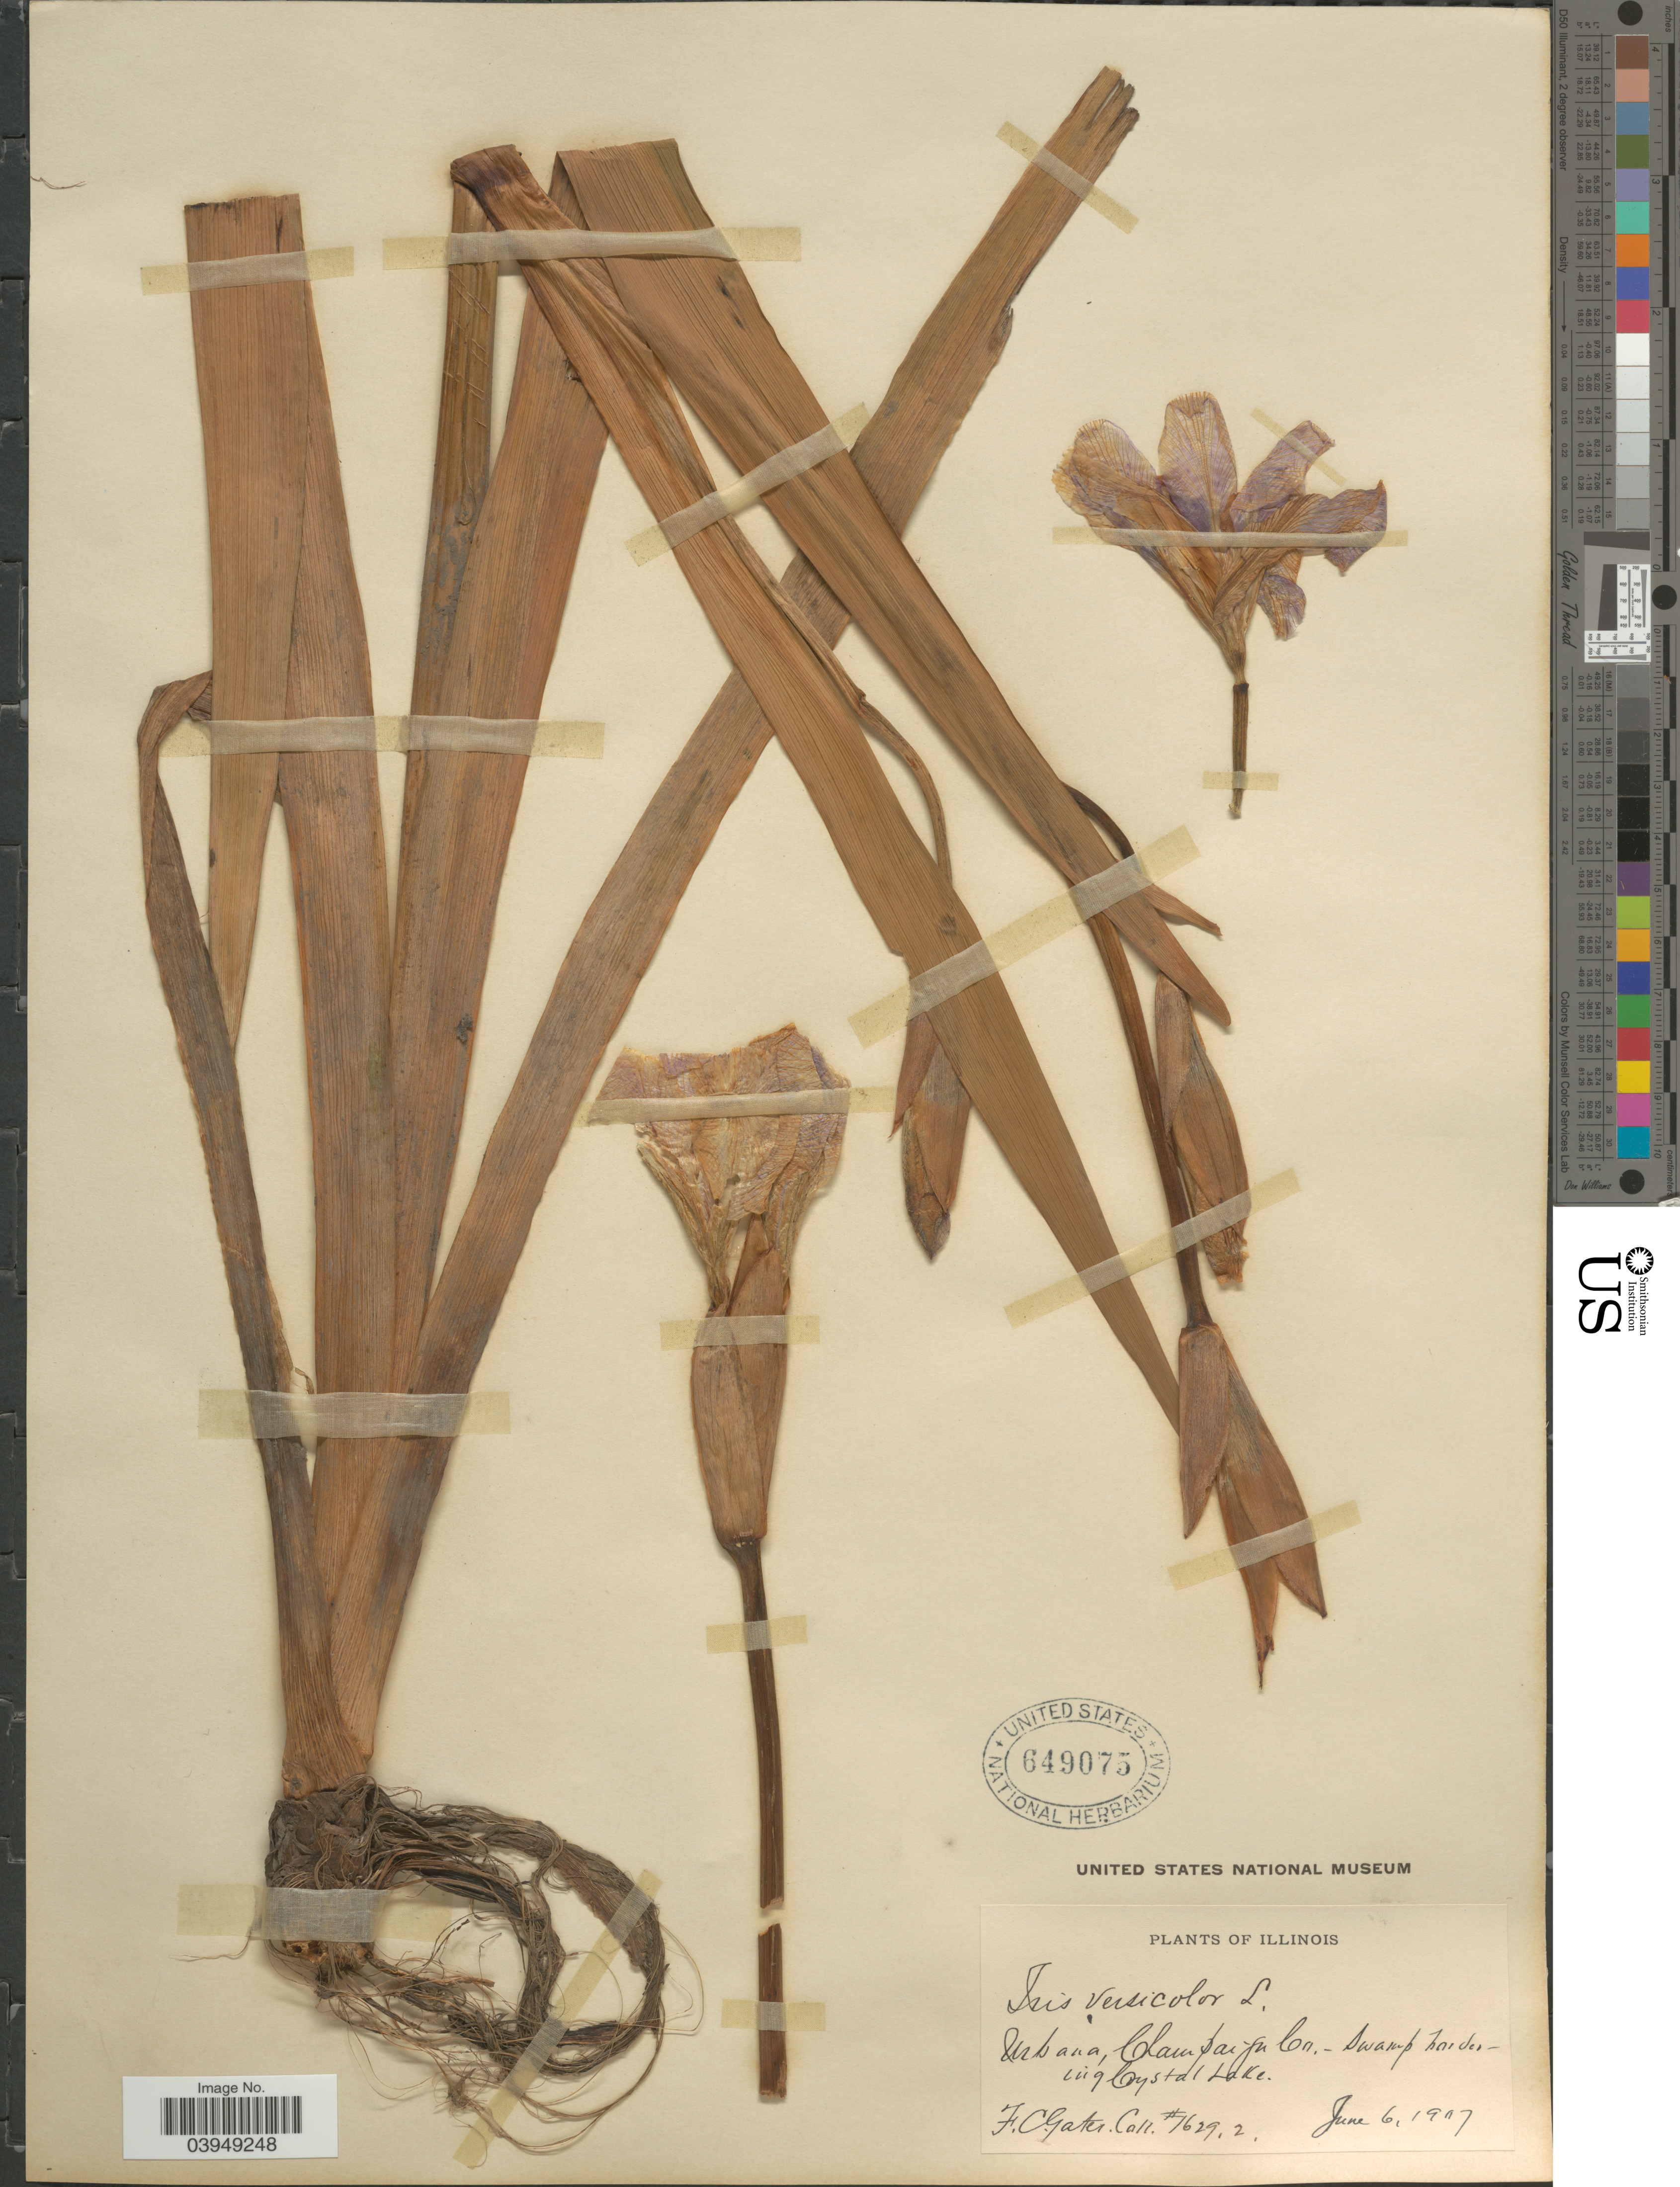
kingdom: Plantae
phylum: Tracheophyta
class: Liliopsida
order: Asparagales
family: Iridaceae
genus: Iris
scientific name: Iris versicolor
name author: L.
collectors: F. C. Gates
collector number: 1629.2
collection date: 1907-06-06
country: United States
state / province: Illinois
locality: Urbana, Champaign Co.- Swamp bordering Crystal Lake.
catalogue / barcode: US 649075